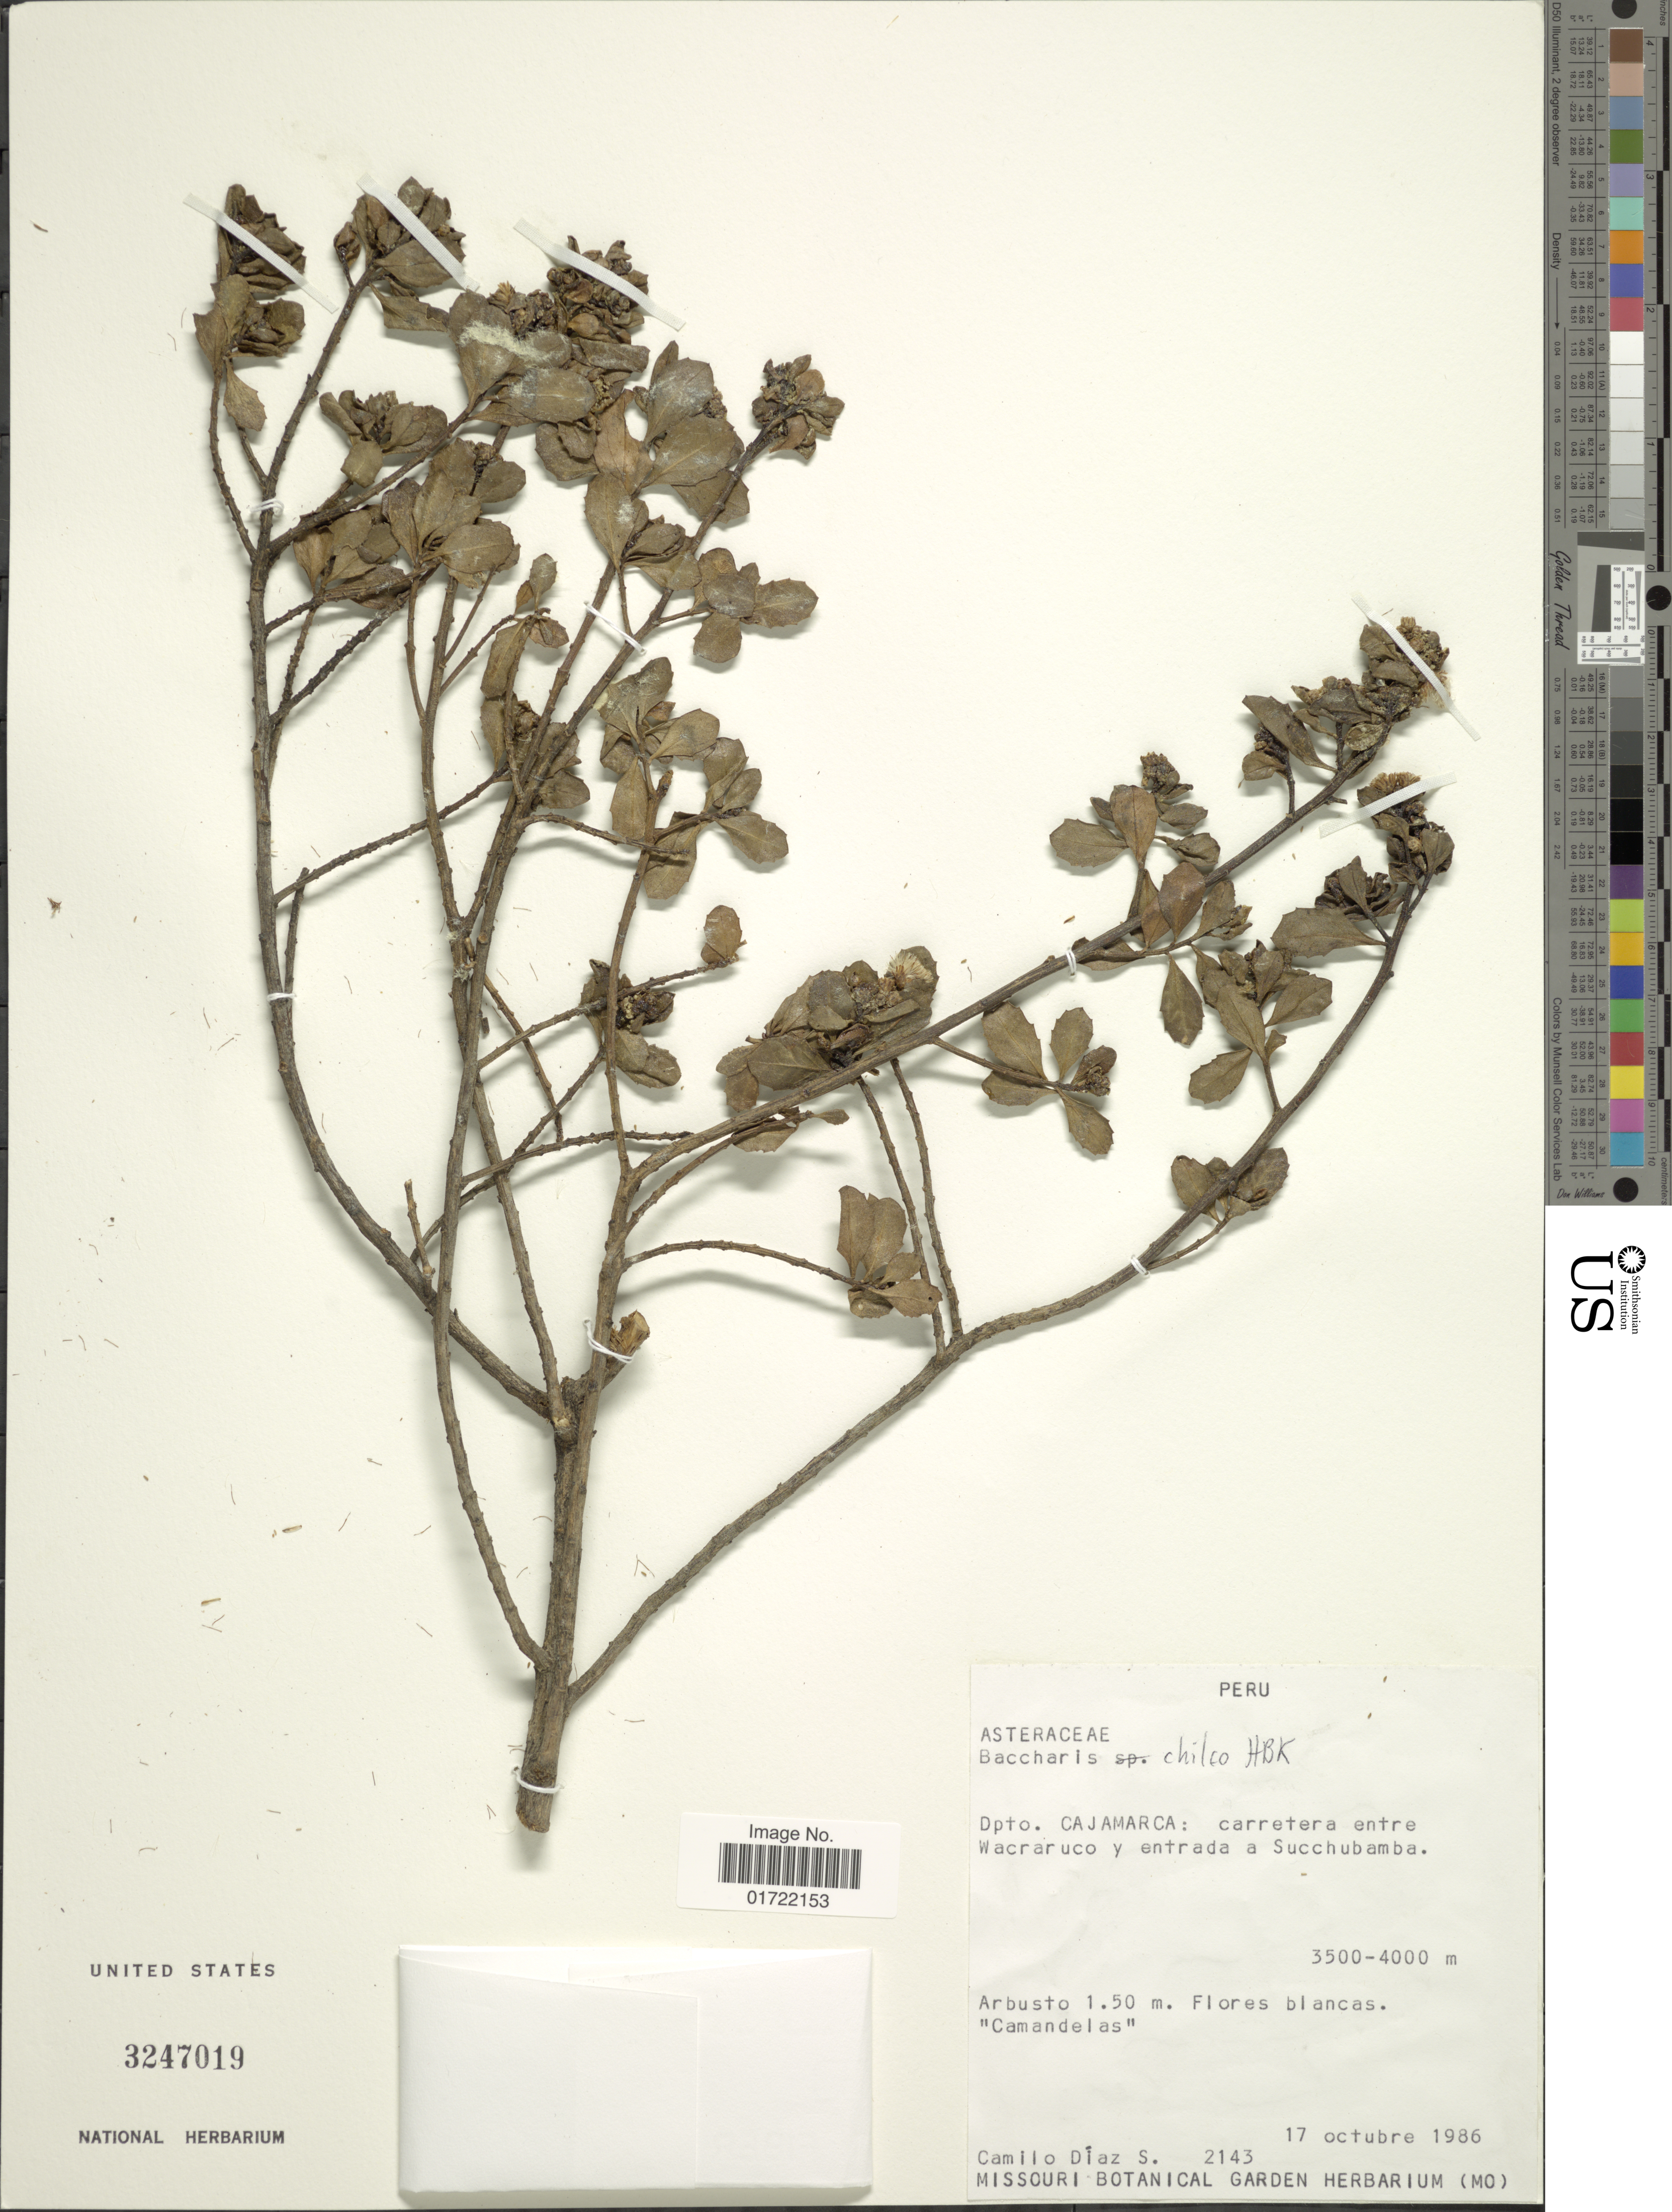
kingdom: Plantae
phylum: Tracheophyta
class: Magnoliopsida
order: Asterales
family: Asteraceae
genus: Baccharis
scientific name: Baccharis chilco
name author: Kunth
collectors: C. Diaz Santibanez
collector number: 2143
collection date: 1986-10-17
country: Peru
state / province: Cajamarca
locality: Dpto. Cajamarca: carretera entre Wacraruco y entrada a Succhubamba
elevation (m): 3500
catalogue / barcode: US 2347019